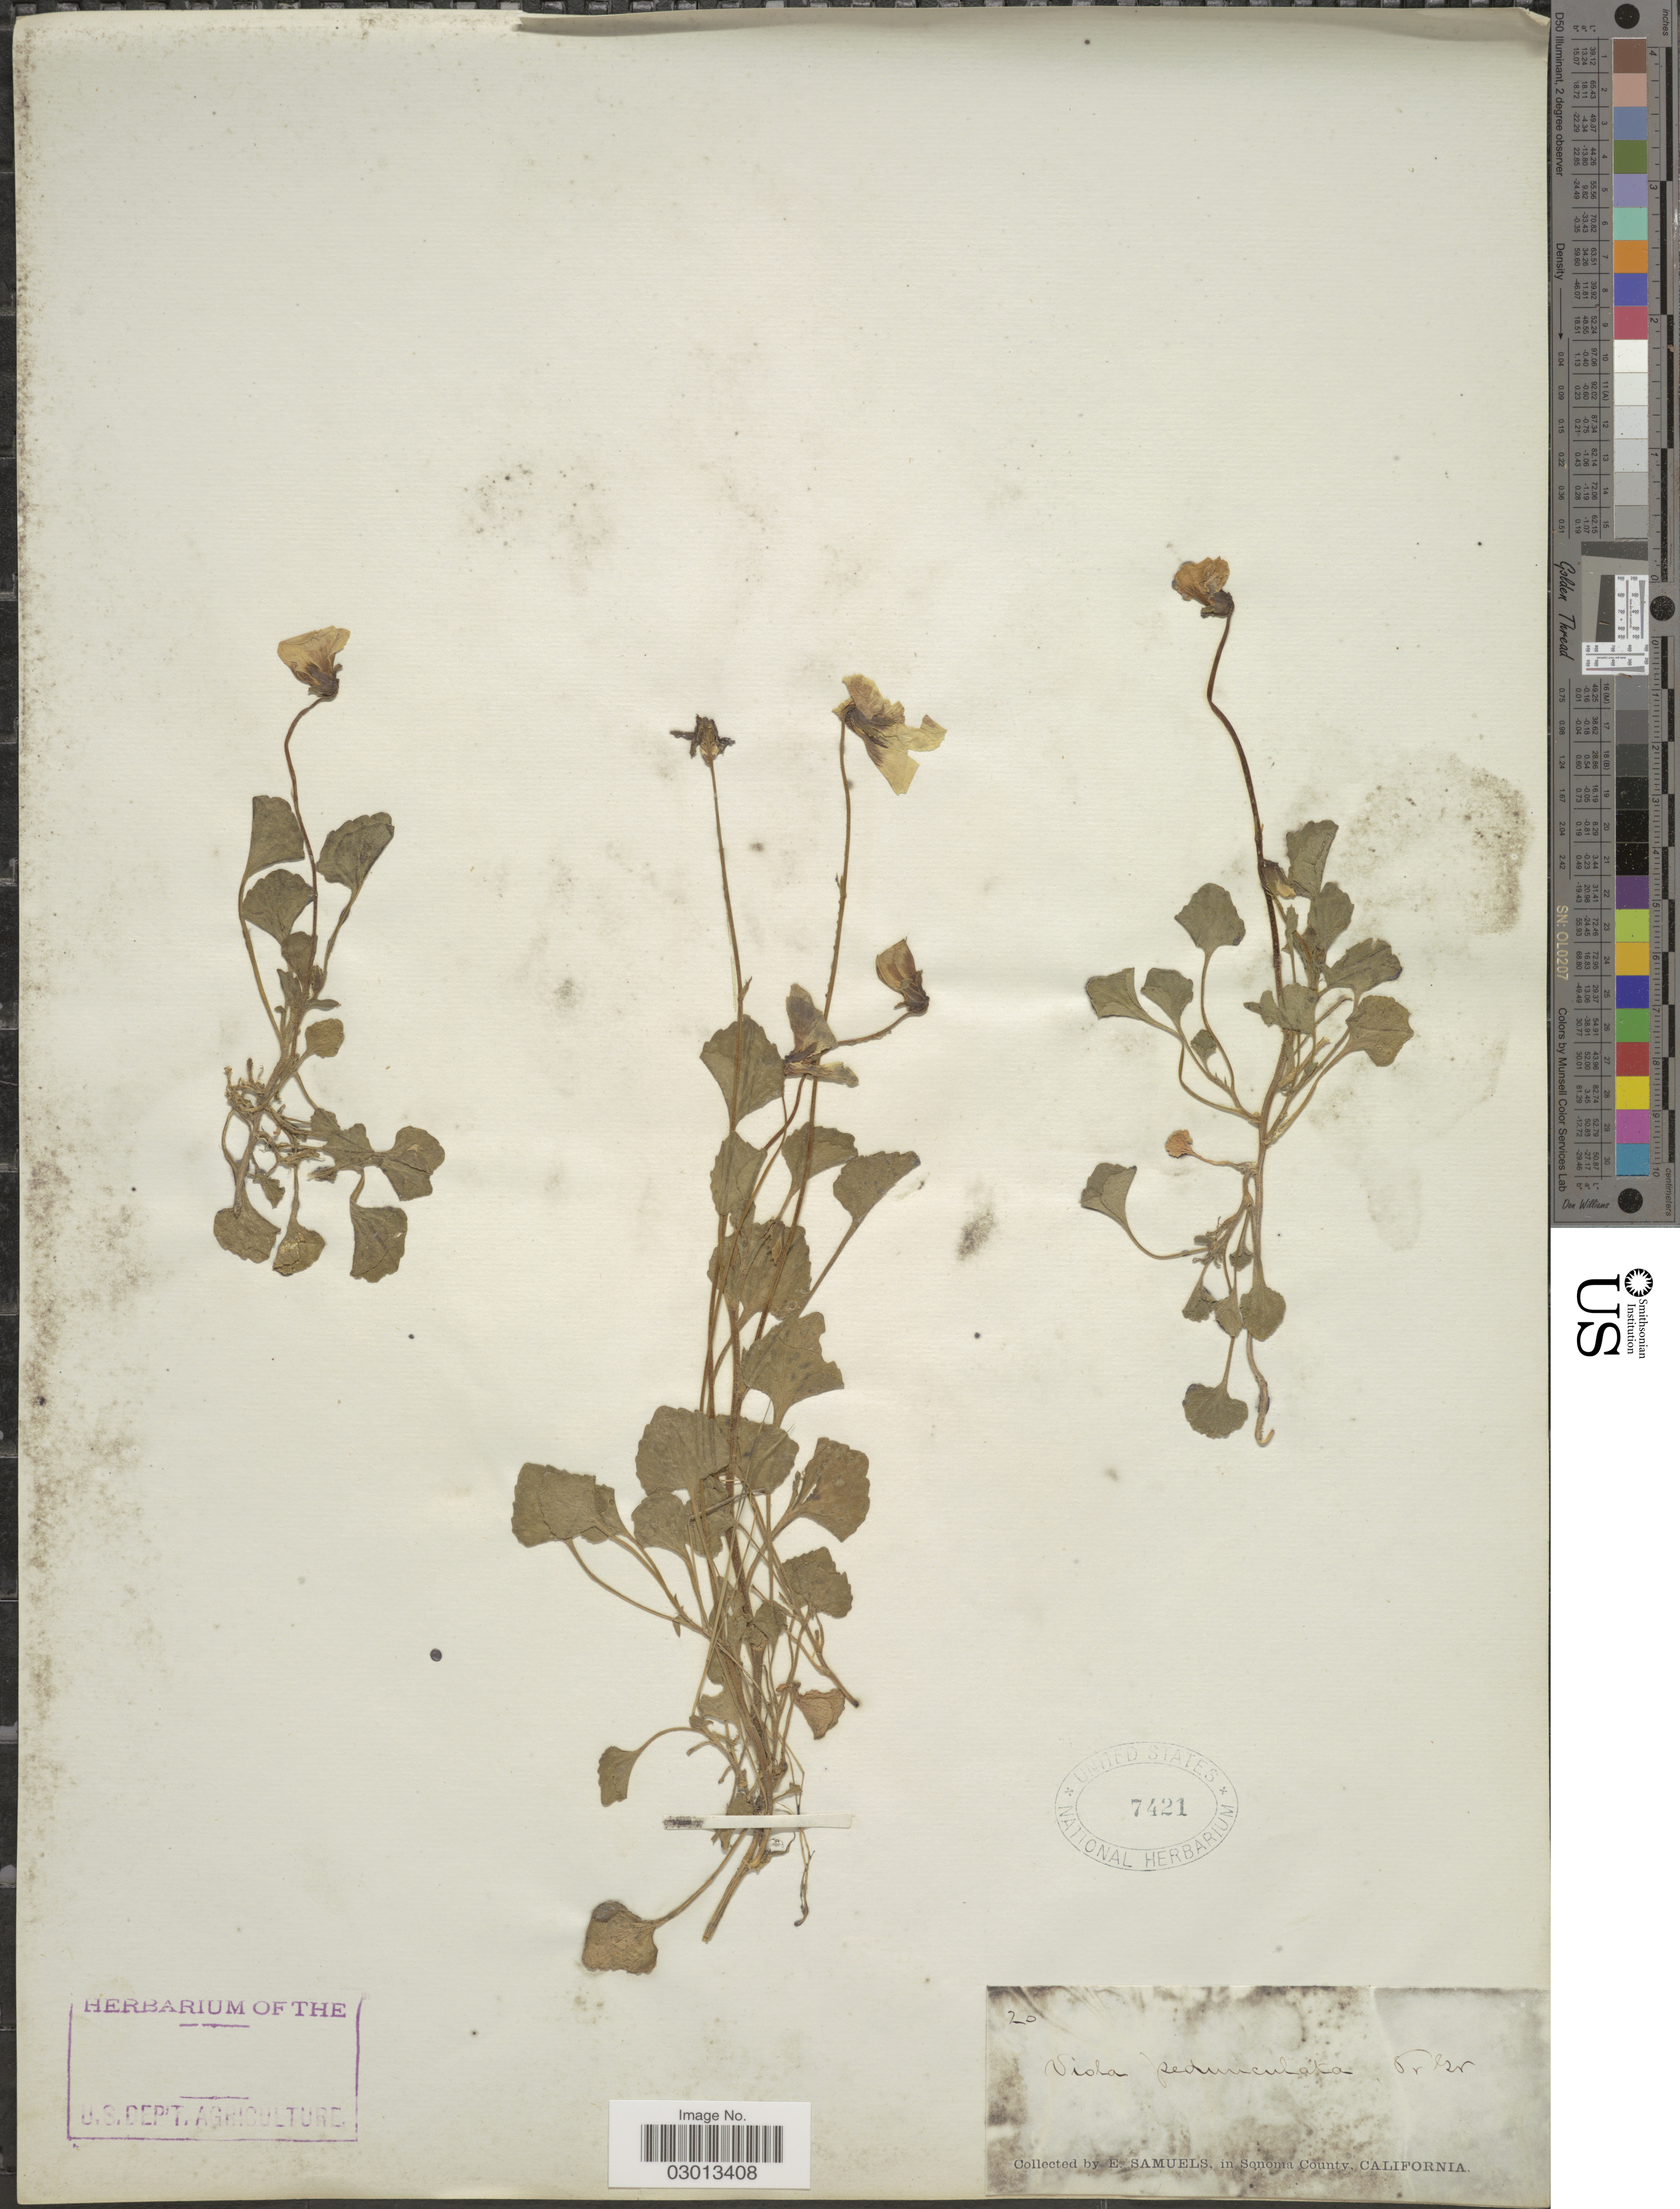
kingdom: Plantae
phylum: Tracheophyta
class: Magnoliopsida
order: Malpighiales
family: Violaceae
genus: Viola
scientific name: Viola pedunculata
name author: Torr. & A. Gray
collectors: E. Samuels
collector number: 20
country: United States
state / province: California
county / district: Sonoma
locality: Sonoma County.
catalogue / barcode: US 7421